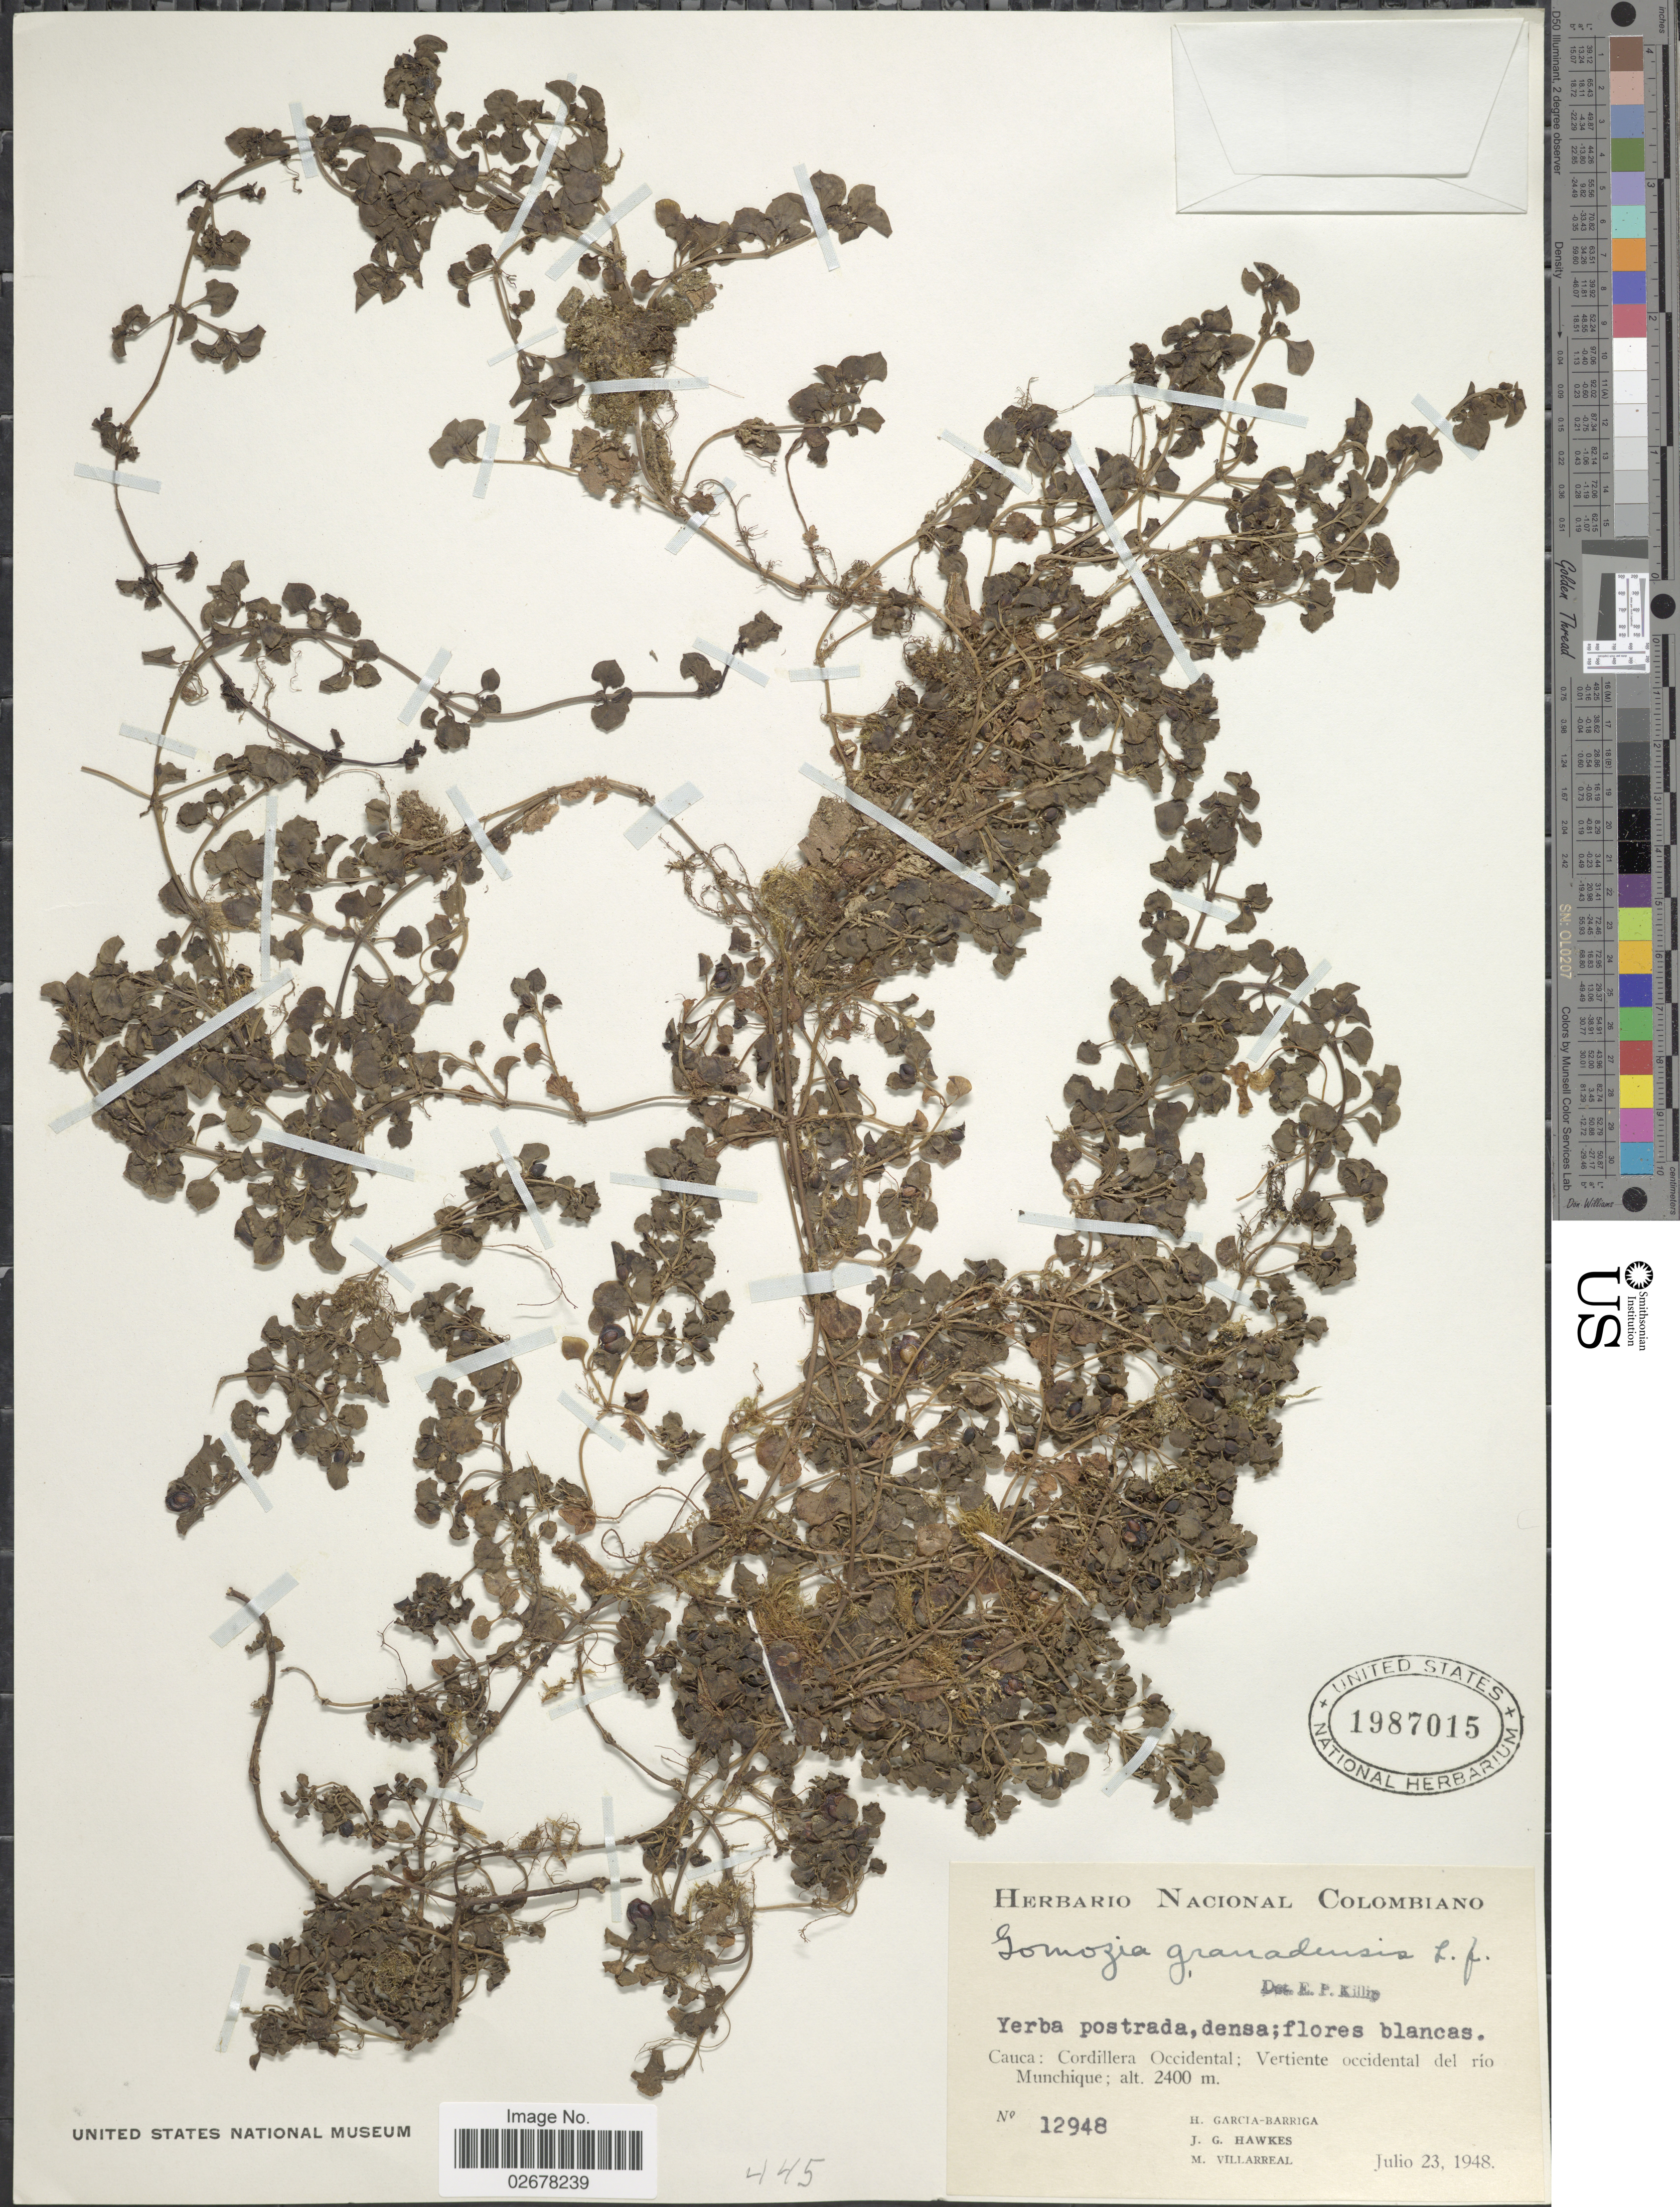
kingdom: Plantae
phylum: Tracheophyta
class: Magnoliopsida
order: Gentianales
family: Rubiaceae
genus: Nertera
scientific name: Nertera depressa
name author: Banks & Sol. ex Gaertn.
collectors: H. García Barriga, J. Hawkes & M. Villareal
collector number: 12948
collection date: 1948-07-23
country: Colombia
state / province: Cauca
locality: Cordillera Occidental; Vertiente occidental del rio Munchique.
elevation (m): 2400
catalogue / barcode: US 1987015